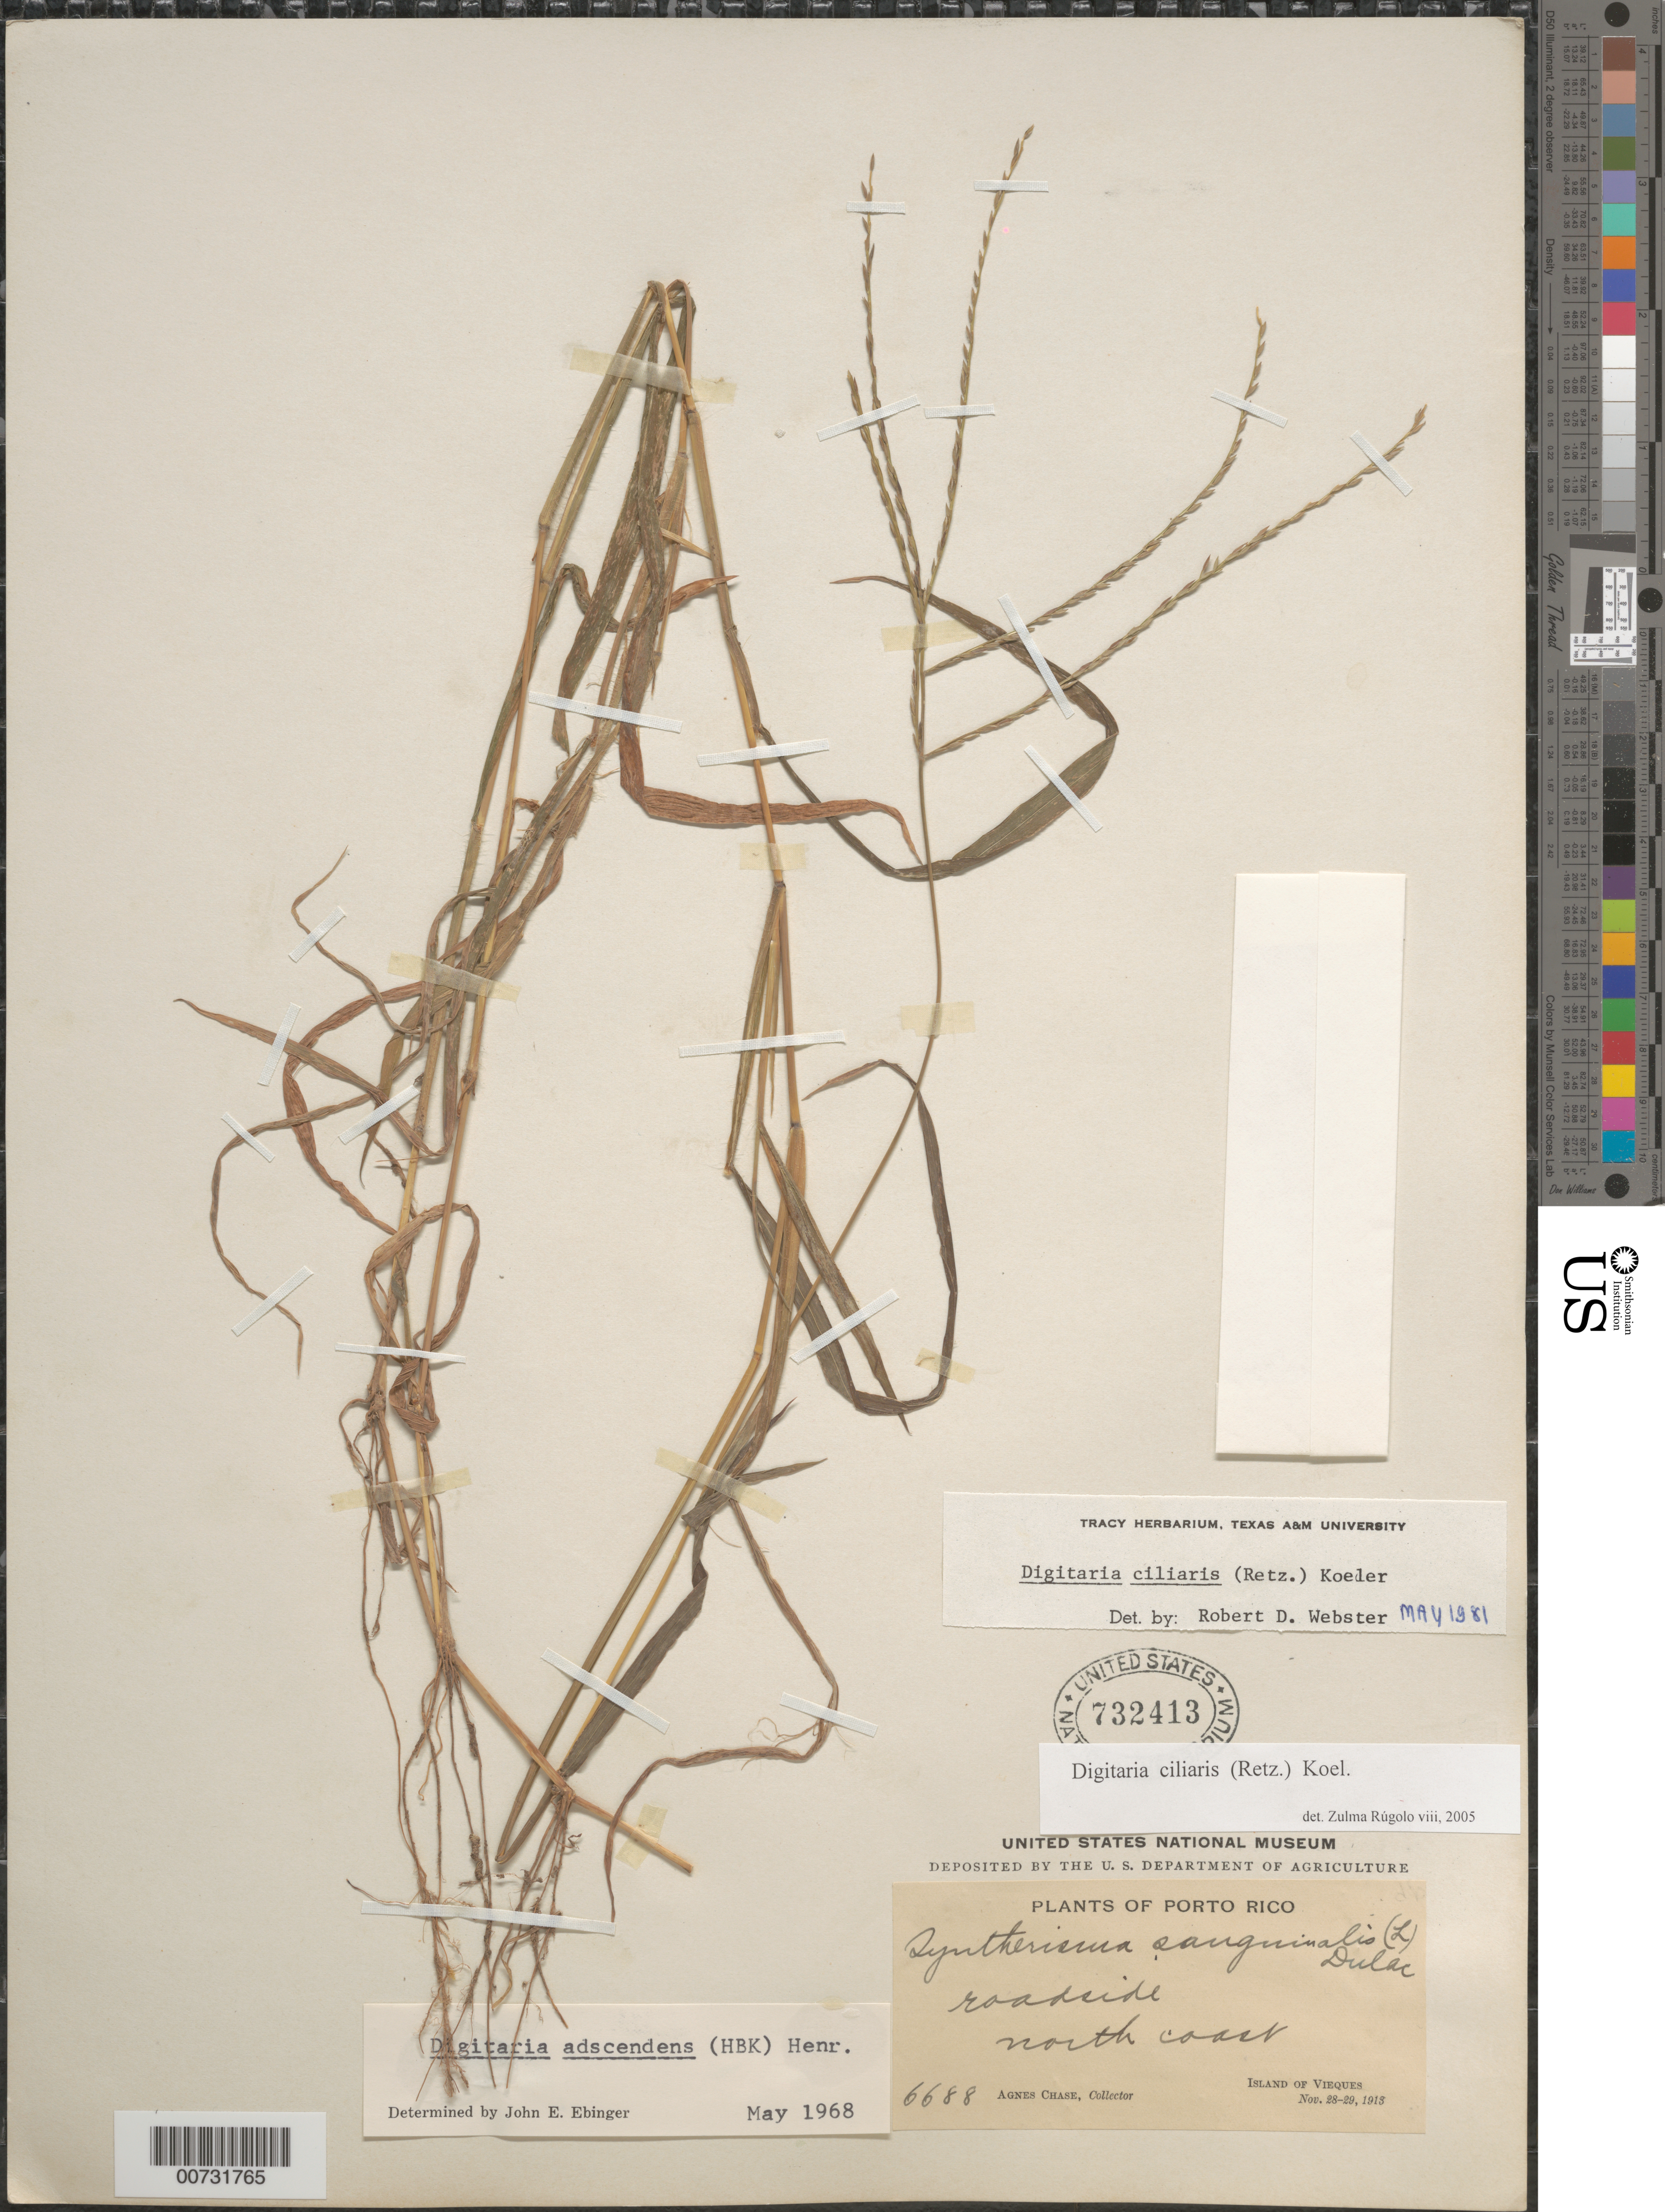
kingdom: Plantae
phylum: Tracheophyta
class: Liliopsida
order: Poales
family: Poaceae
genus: Digitaria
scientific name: Digitaria ciliaris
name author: (Retz.) Koeler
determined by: Webster, Robert D.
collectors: A. Chase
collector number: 6688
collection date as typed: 28 Nov 1913 and 29 Nov 1913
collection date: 1913-11-28,1913-11-29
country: Puerto Rico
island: Vieques I.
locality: North Coast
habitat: Roadside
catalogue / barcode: US 732413